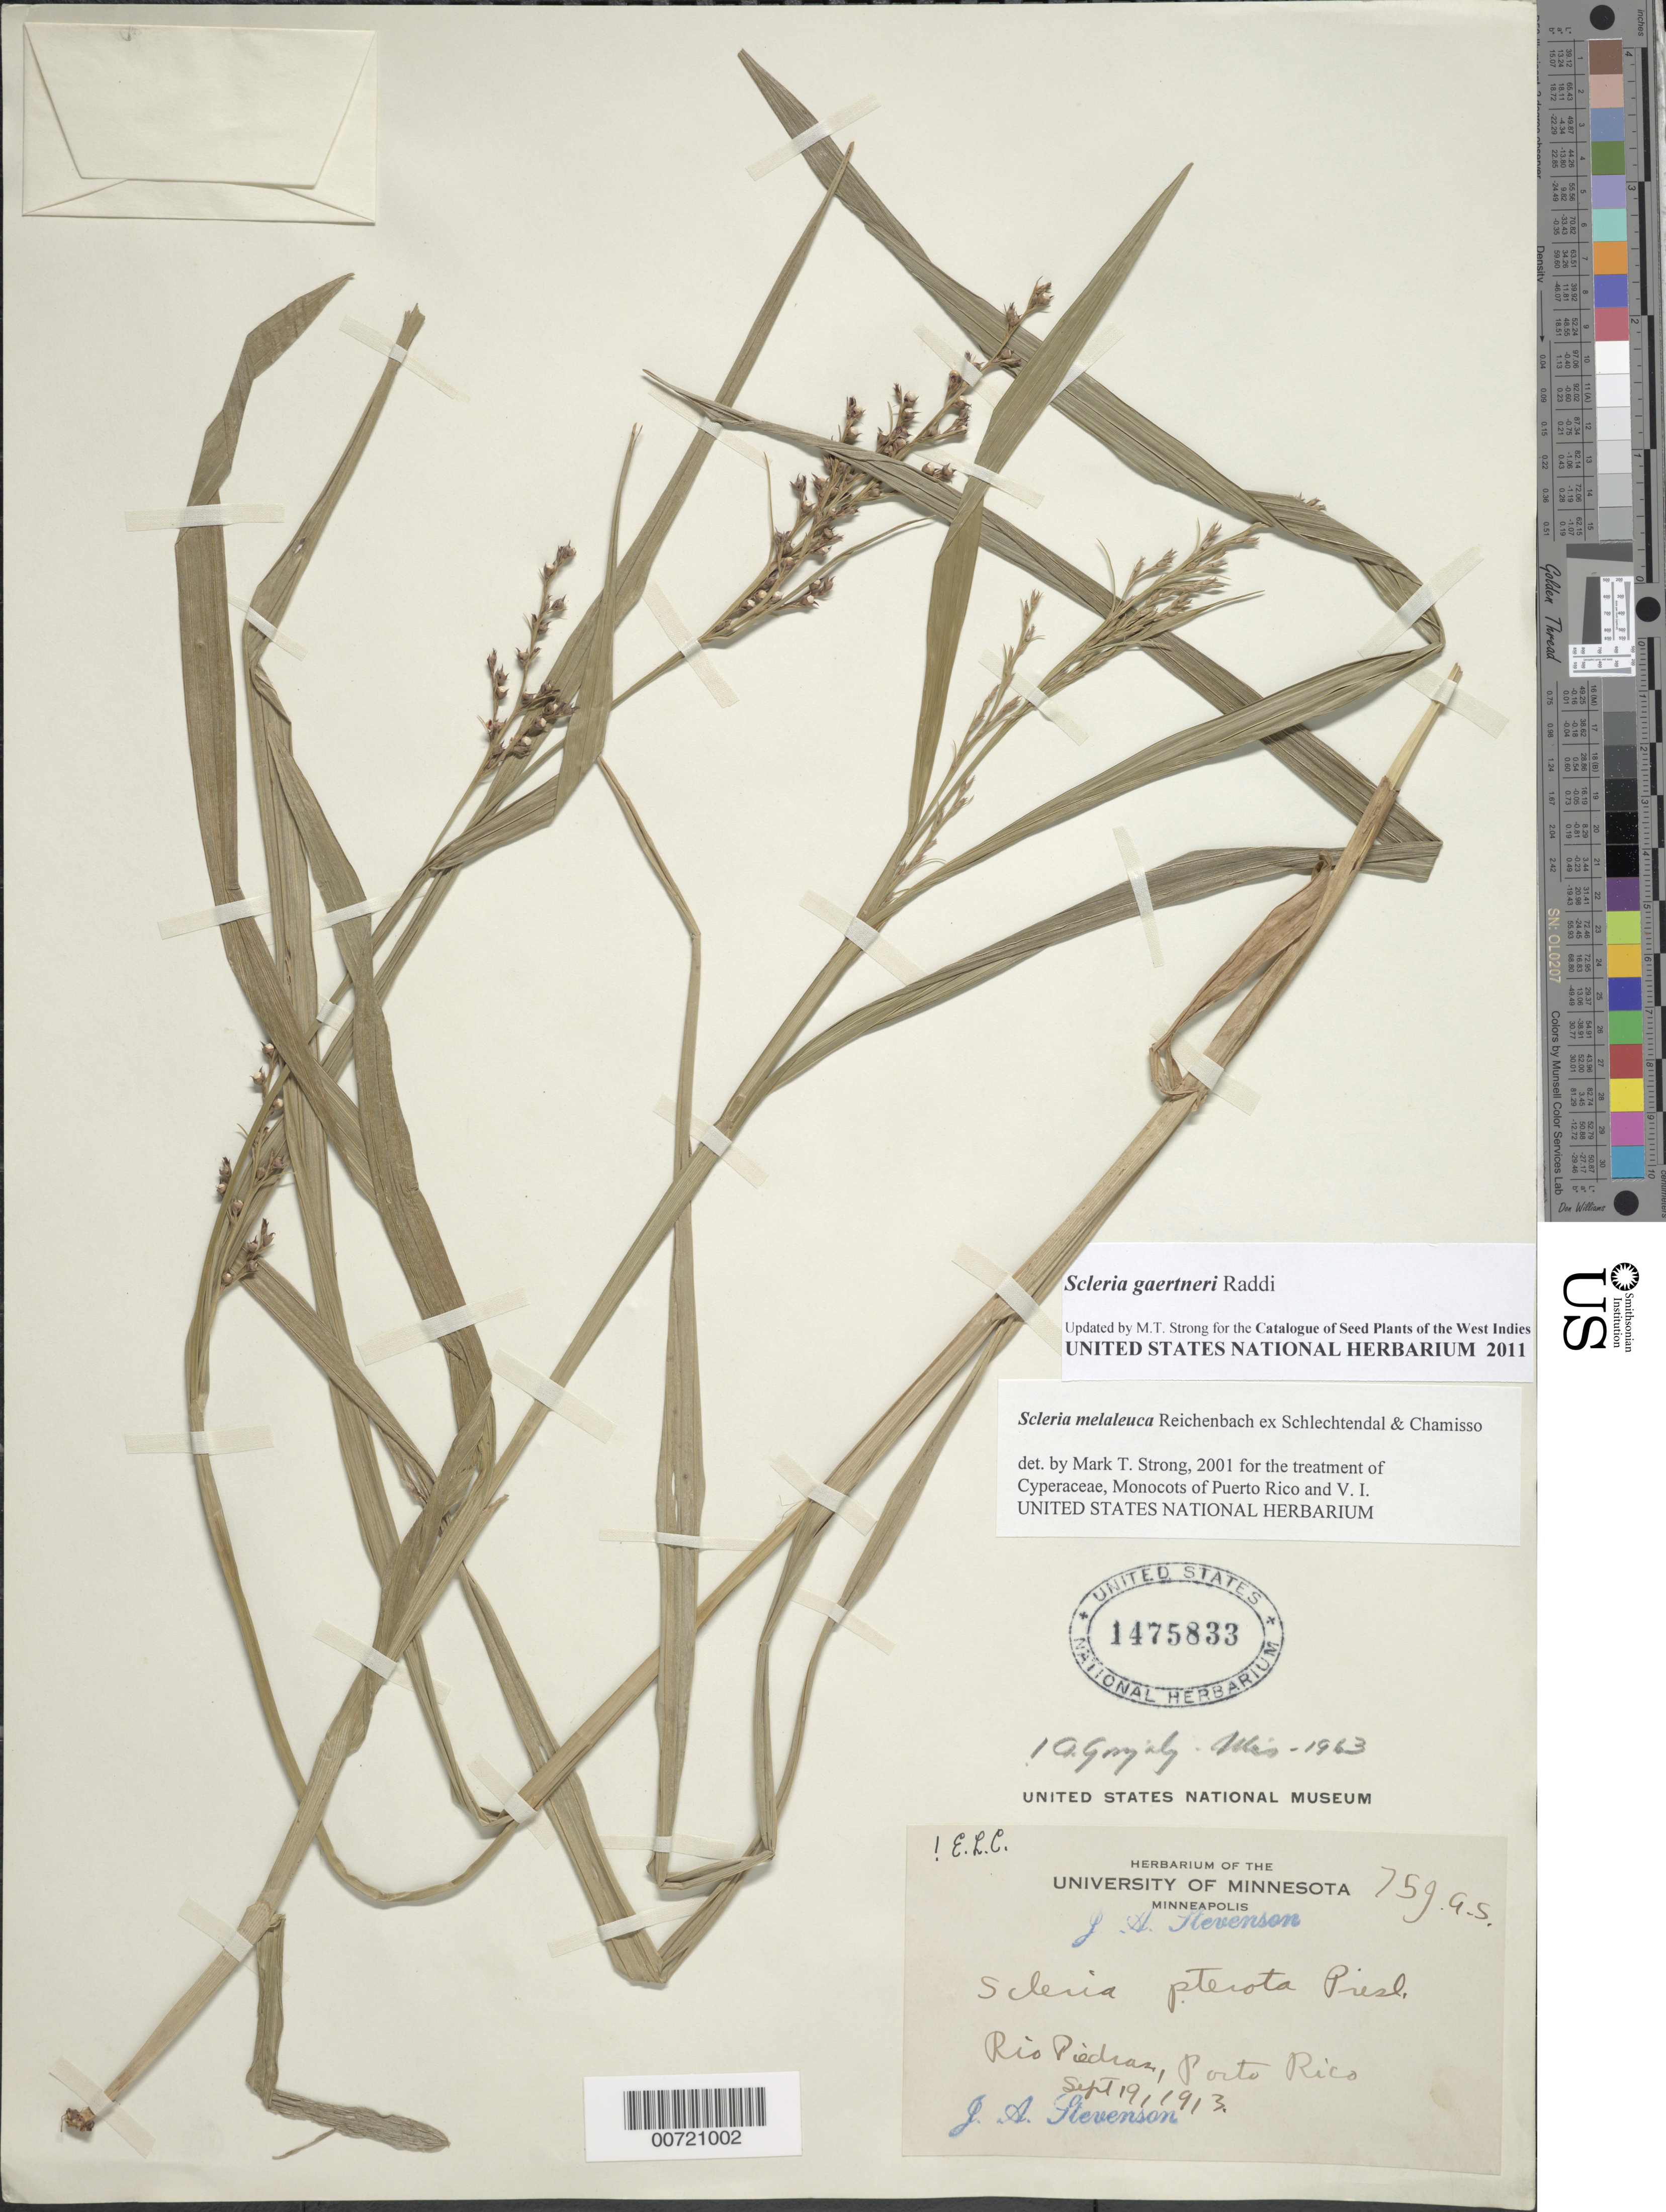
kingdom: Plantae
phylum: Tracheophyta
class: Liliopsida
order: Poales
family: Cyperaceae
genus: Scleria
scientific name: Scleria gaertneri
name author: Raddi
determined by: Strong, M. T., (US), Smithsonian Institution - National Museum of Natural History (UNITED STATES)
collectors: J. Stevenson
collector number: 75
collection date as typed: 19 Sep 1913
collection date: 1913-09-19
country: Puerto Rico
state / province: San Juan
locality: Rio Piedras.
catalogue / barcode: US 1475833